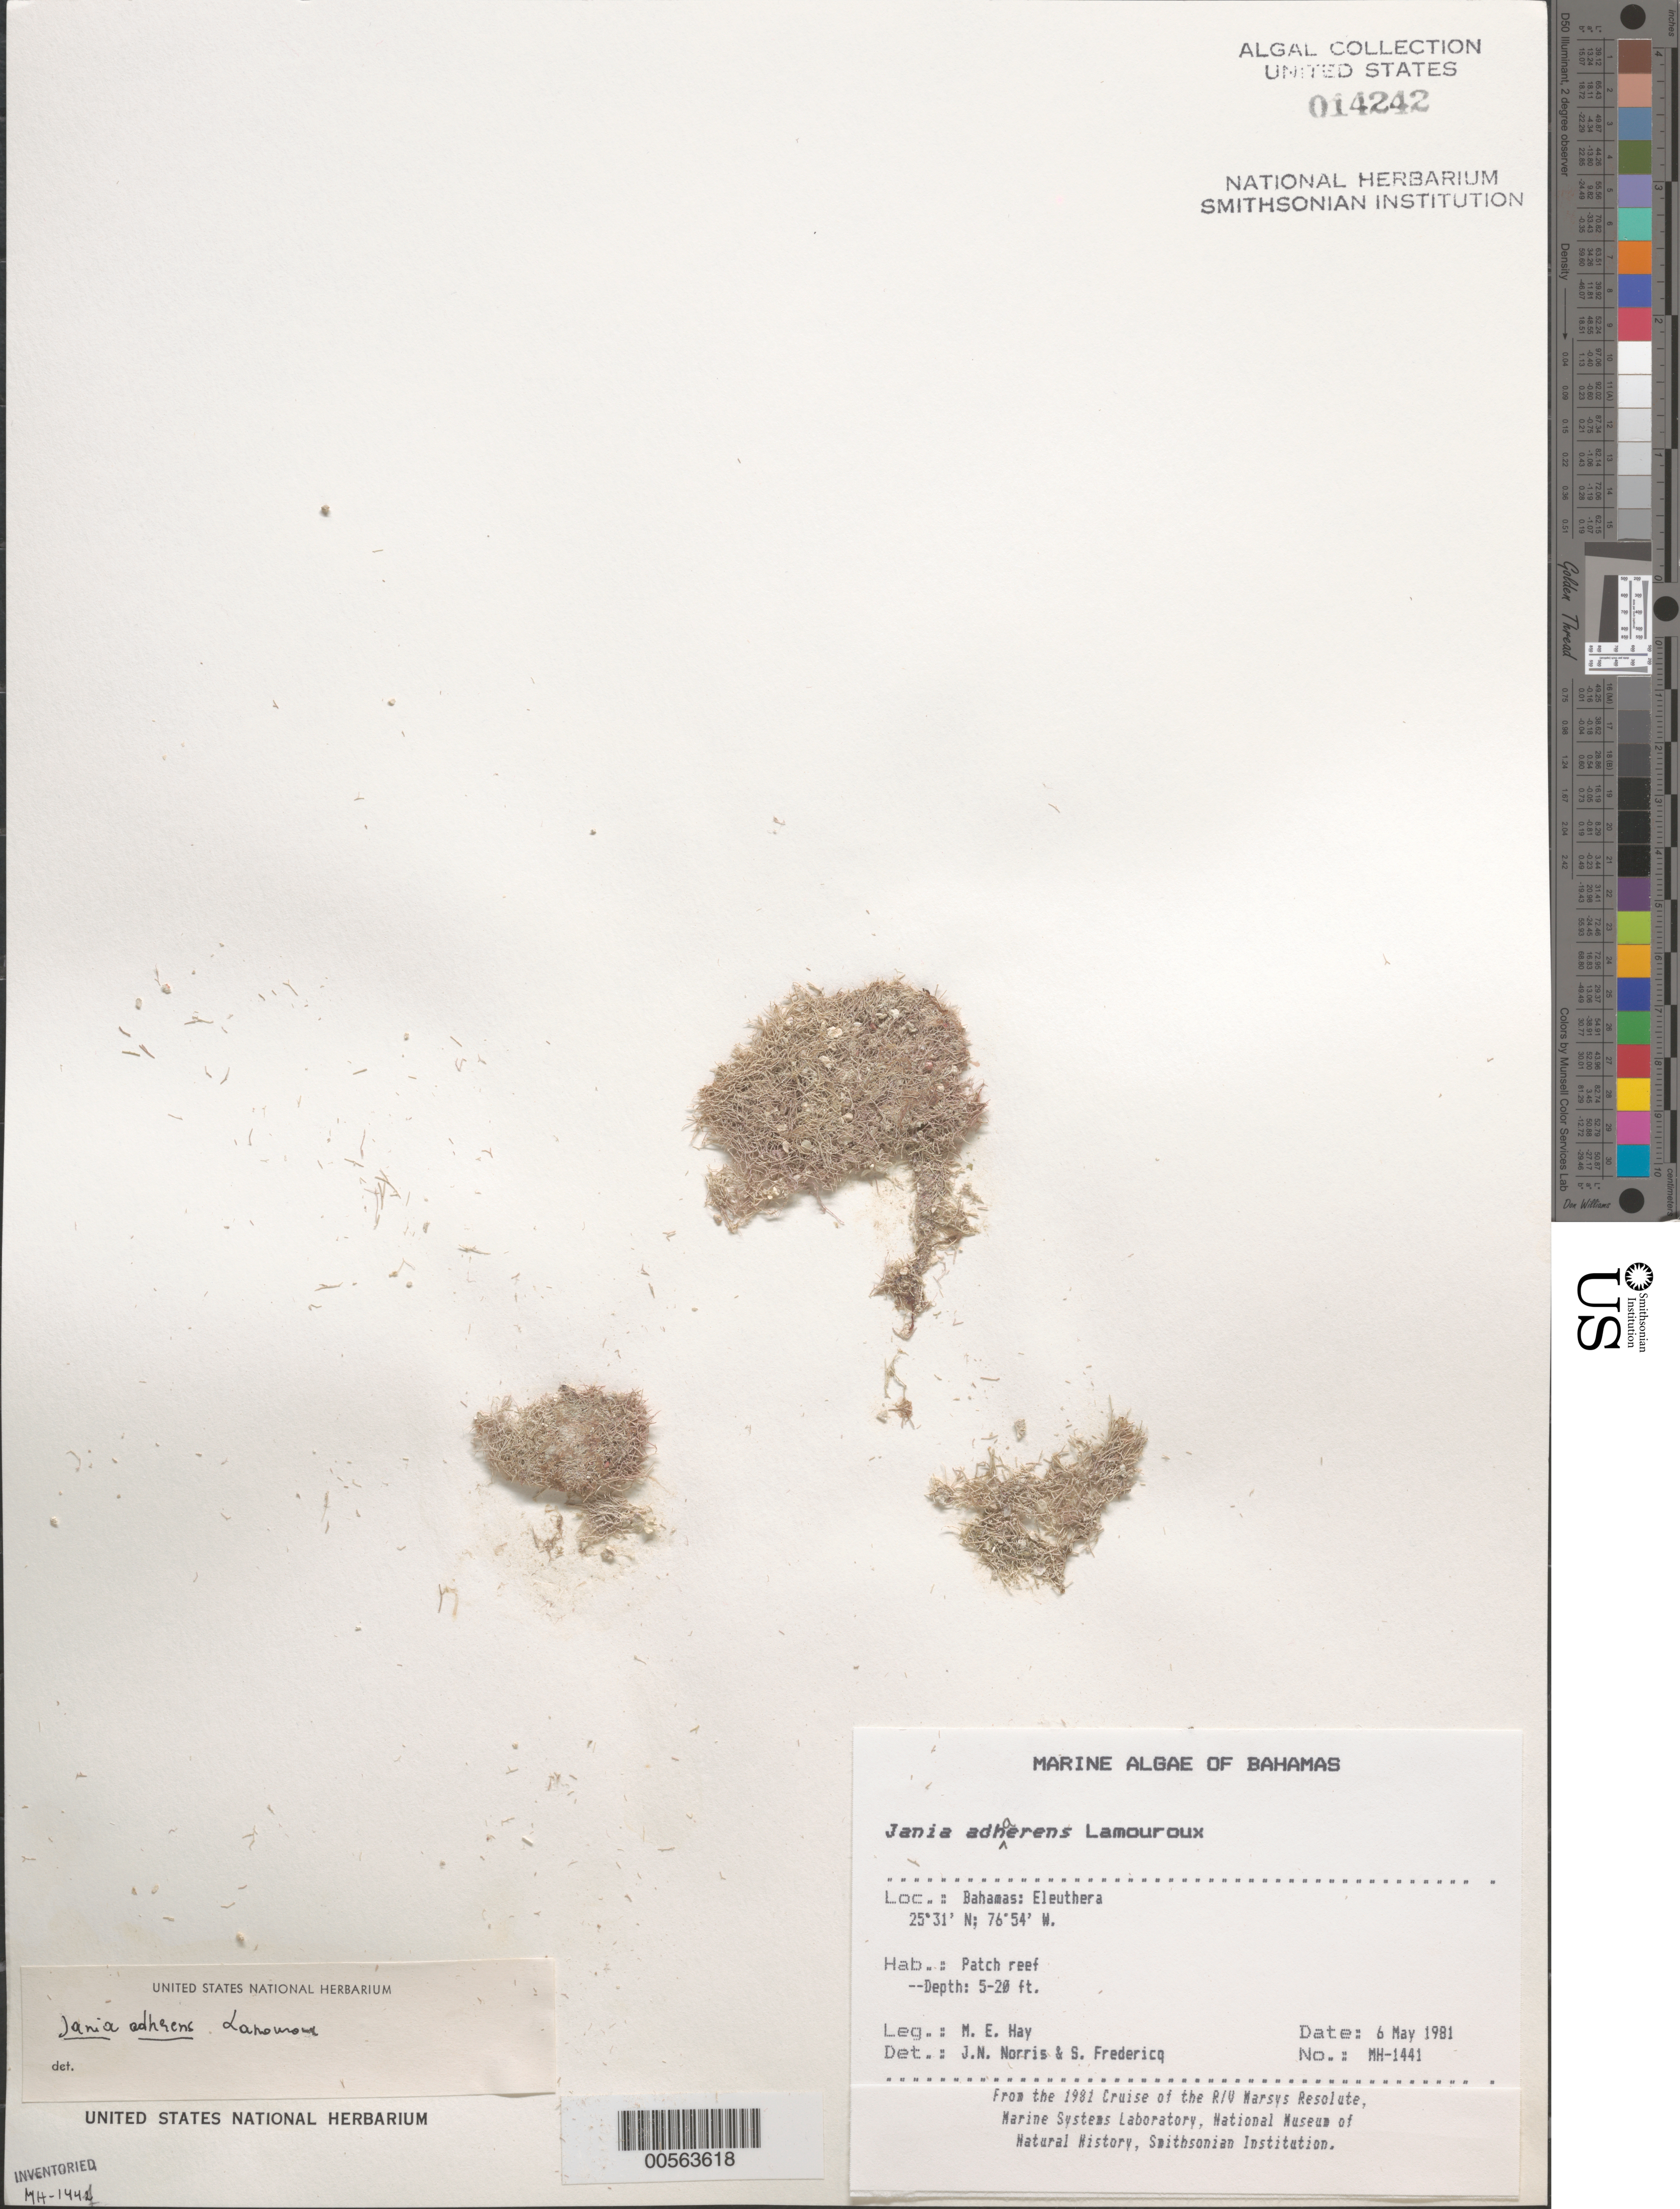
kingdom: Plantae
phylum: Rhodophyta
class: Florideophyceae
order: Corallinales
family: Corallinaceae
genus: Jania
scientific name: Jania pedunculatum var. adhaerens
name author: (J.V.Lamouroux) A.S.Harvey et al.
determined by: Algae name updating Project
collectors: M. E. Hay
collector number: MEH-1441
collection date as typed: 06 May 1981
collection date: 1981-05-06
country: Bahamas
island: Eleuthera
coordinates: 23 31' N, 76 54' W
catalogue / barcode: US 14242